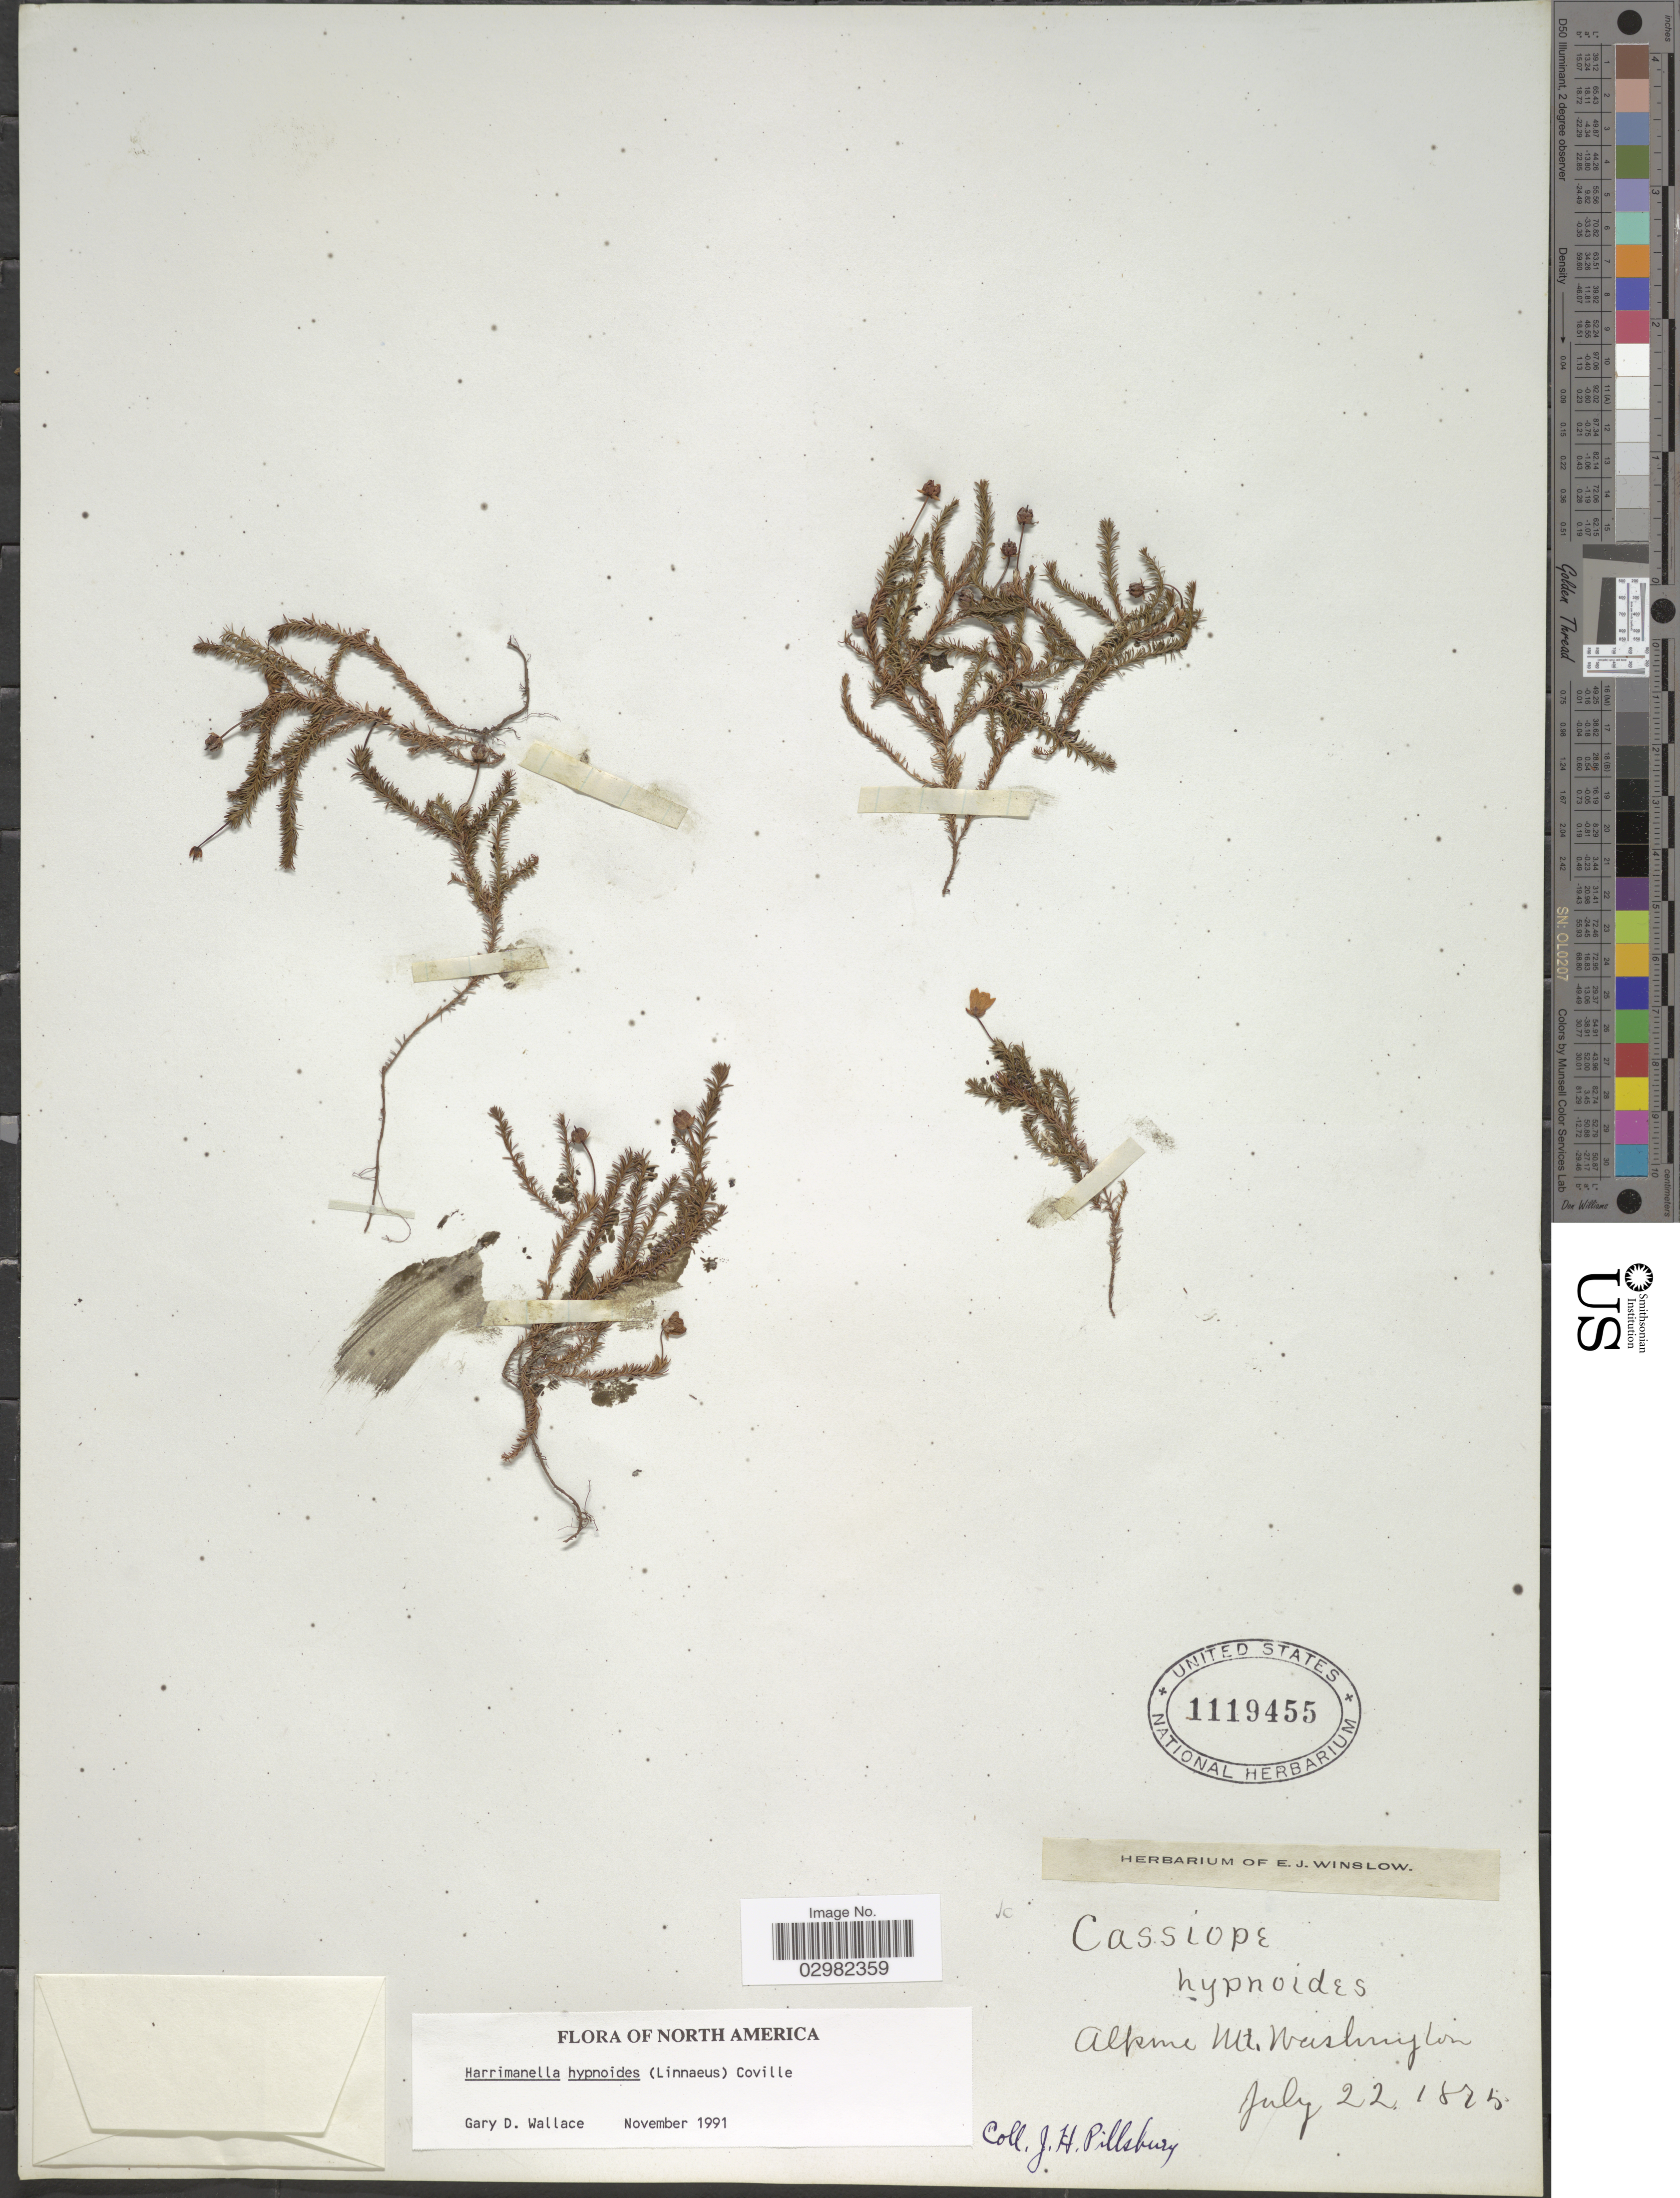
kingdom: Plantae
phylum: Tracheophyta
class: Magnoliopsida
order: Ericales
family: Ericaceae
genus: Harrimanella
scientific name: Harrimanella hypnoides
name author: (L.) Coville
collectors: J. Pillsbury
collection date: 1825-07-22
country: United States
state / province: New Hampshire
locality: Alpine Mt. Washington.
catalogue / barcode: US 1119455